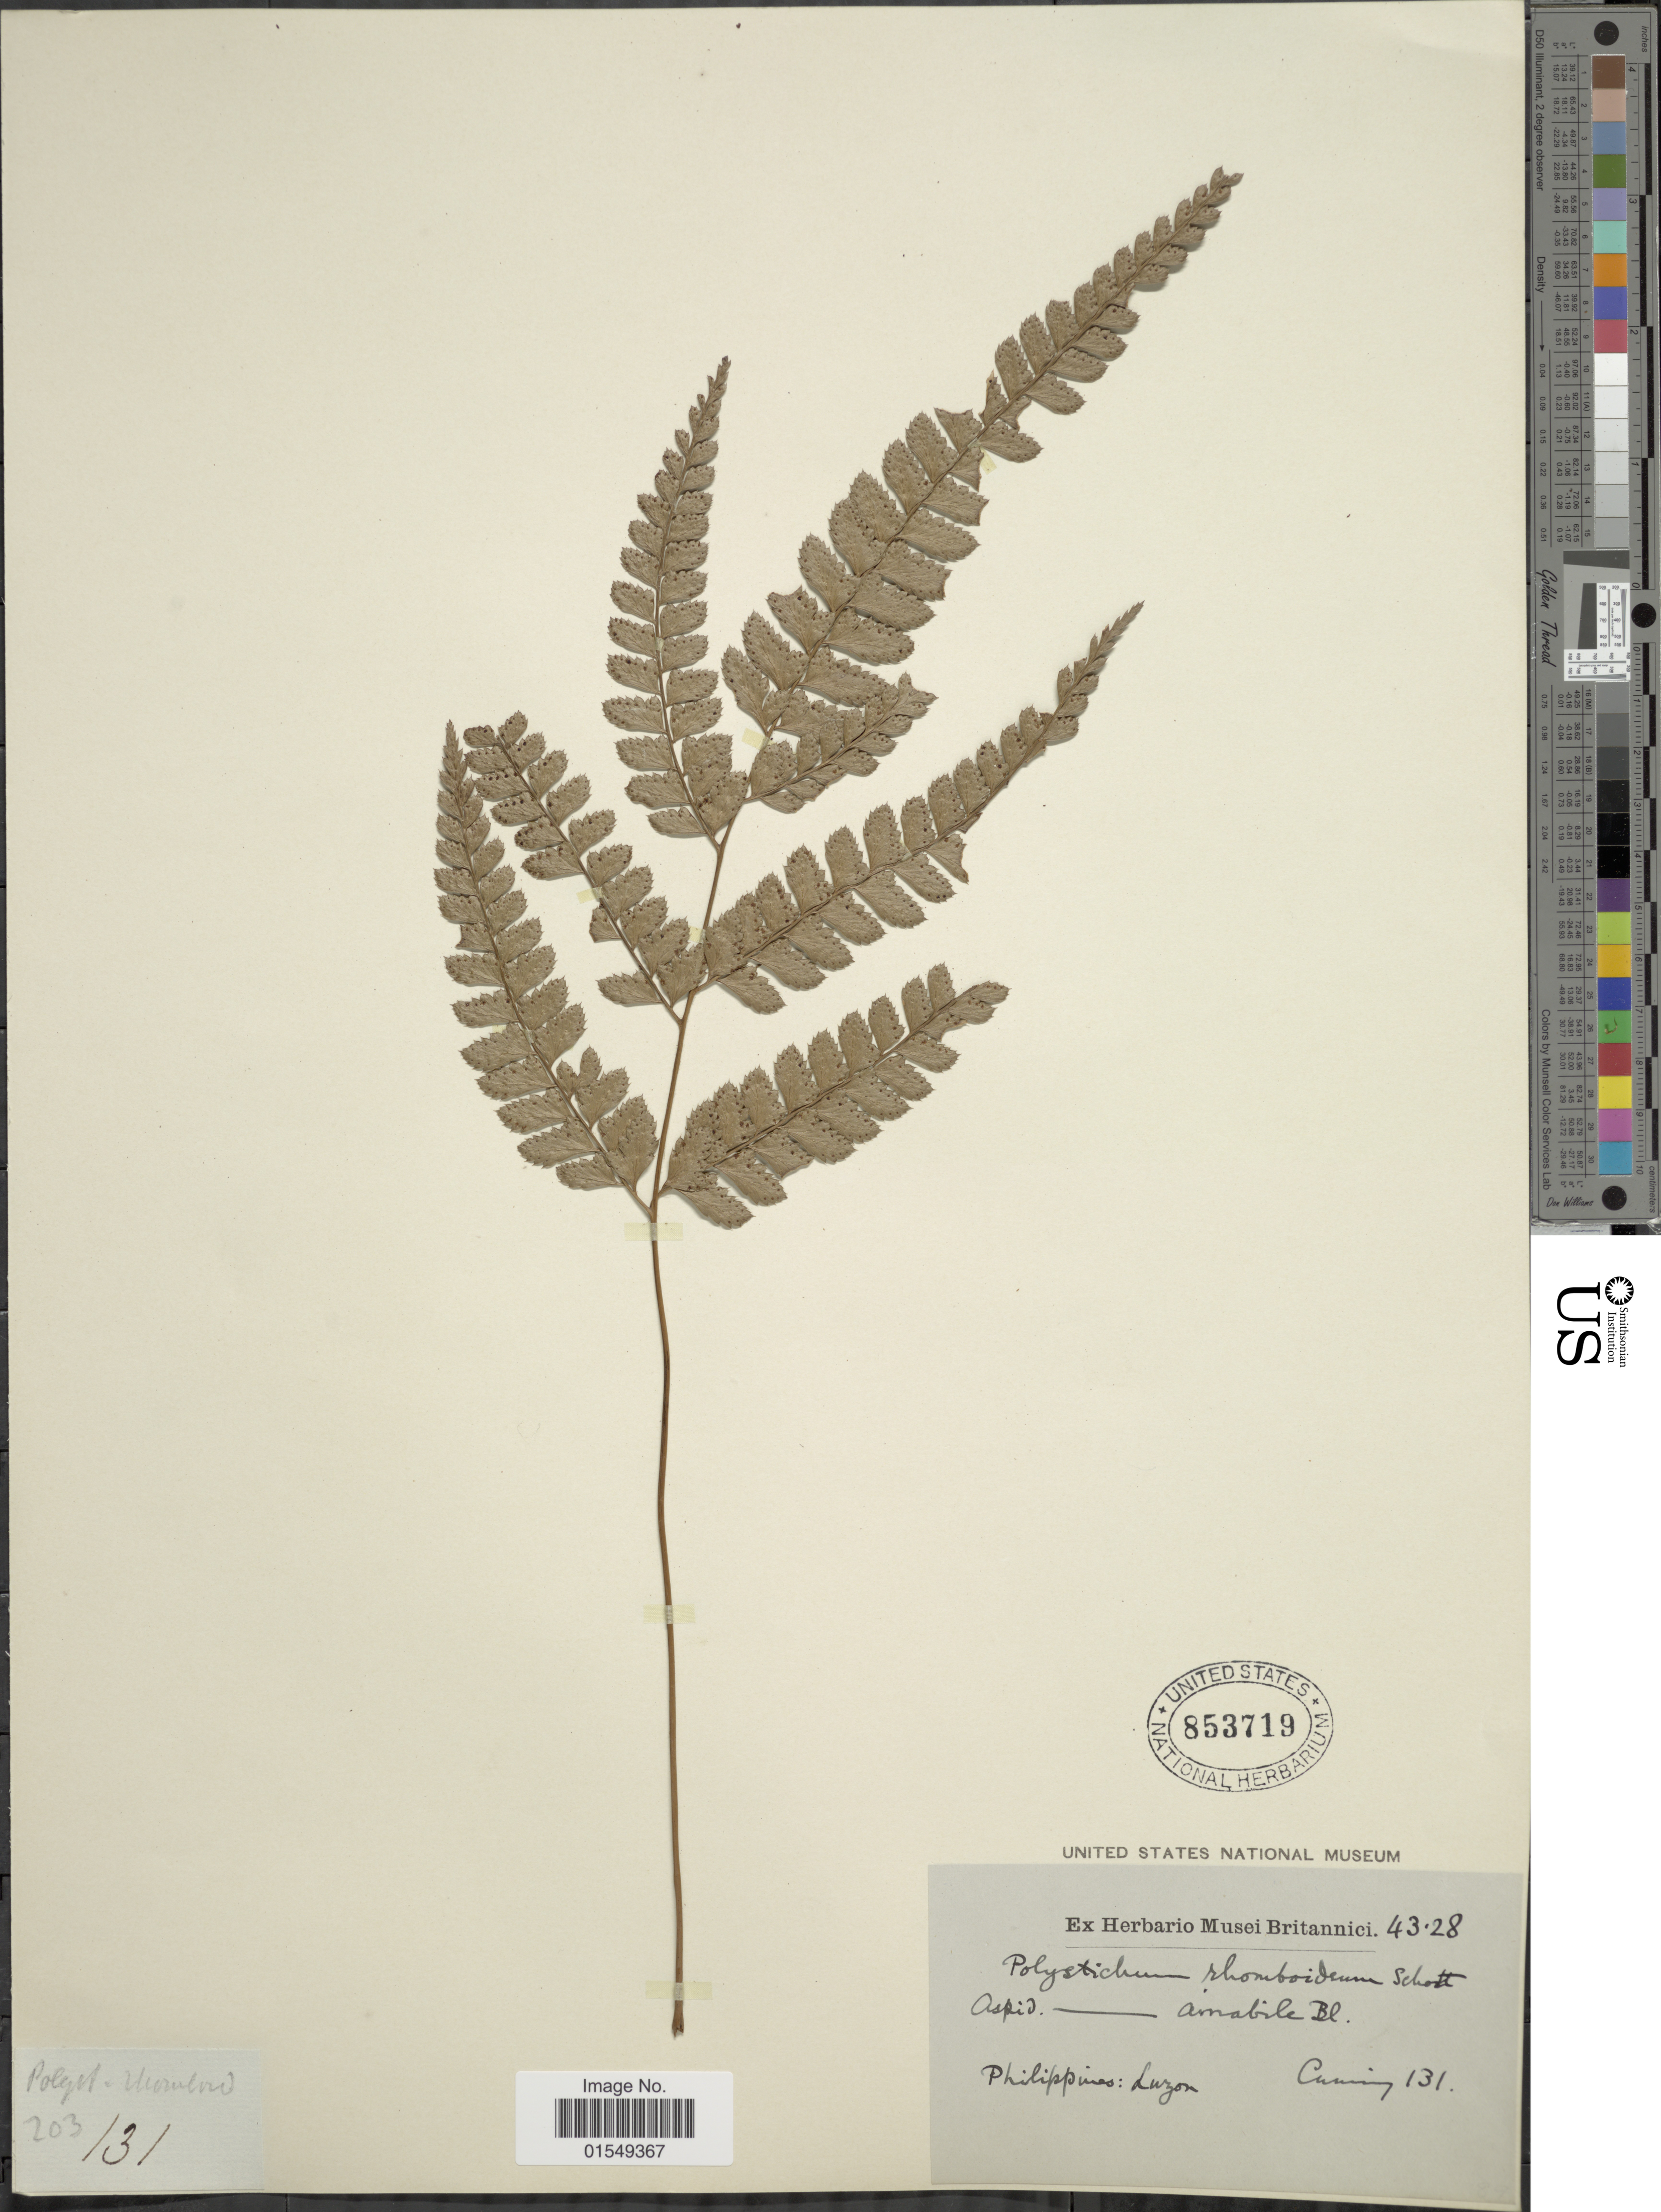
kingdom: Plantae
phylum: Tracheophyta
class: Polypodiopsida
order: Polypodiales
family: Dryopteridaceae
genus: Arachniodes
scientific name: Arachniodes amabilis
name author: (Blume) Tindale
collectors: -. Cuming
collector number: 131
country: Philippines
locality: Luzon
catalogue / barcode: US 853719